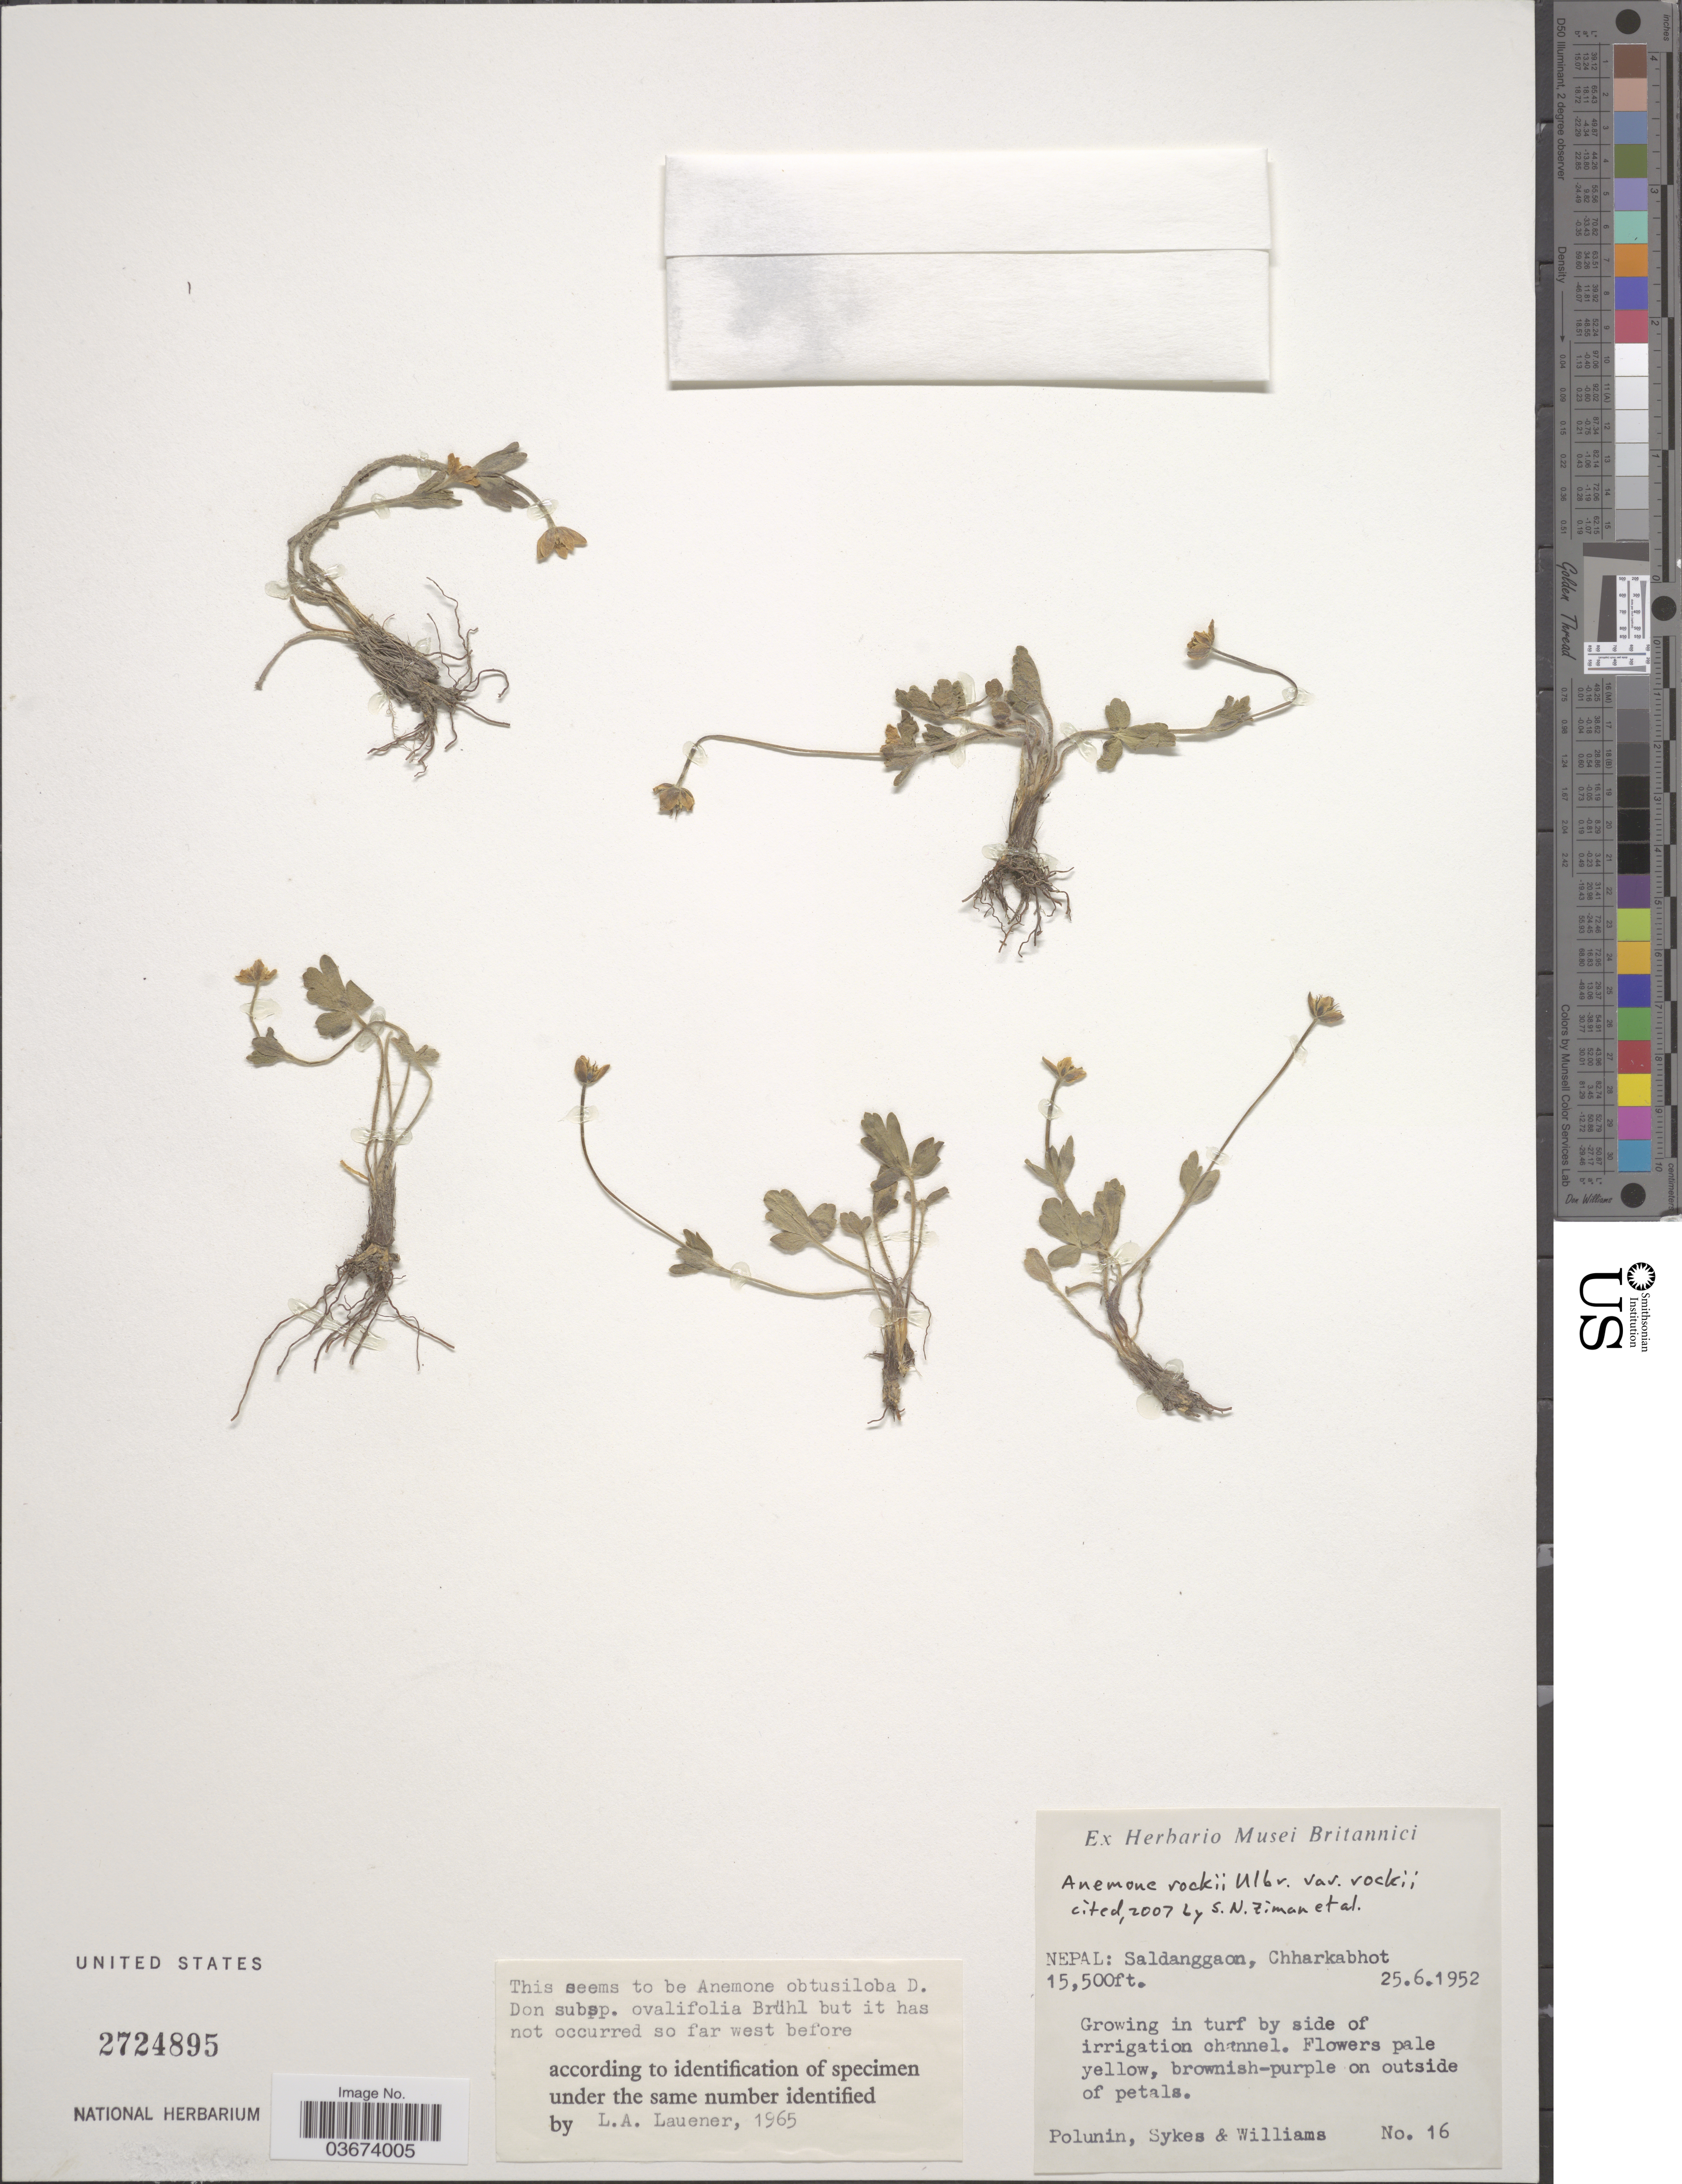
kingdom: Plantae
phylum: Tracheophyta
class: Magnoliopsida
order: Ranunculales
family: Ranunculaceae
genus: Anemone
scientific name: Anemone rockii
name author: Ulbr.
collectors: Polunin, Sykes, -- & -- Williams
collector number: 16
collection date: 1952-06-25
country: Nepal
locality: Saldanggaon, Chharkabhot.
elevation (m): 4724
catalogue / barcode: US 2724895